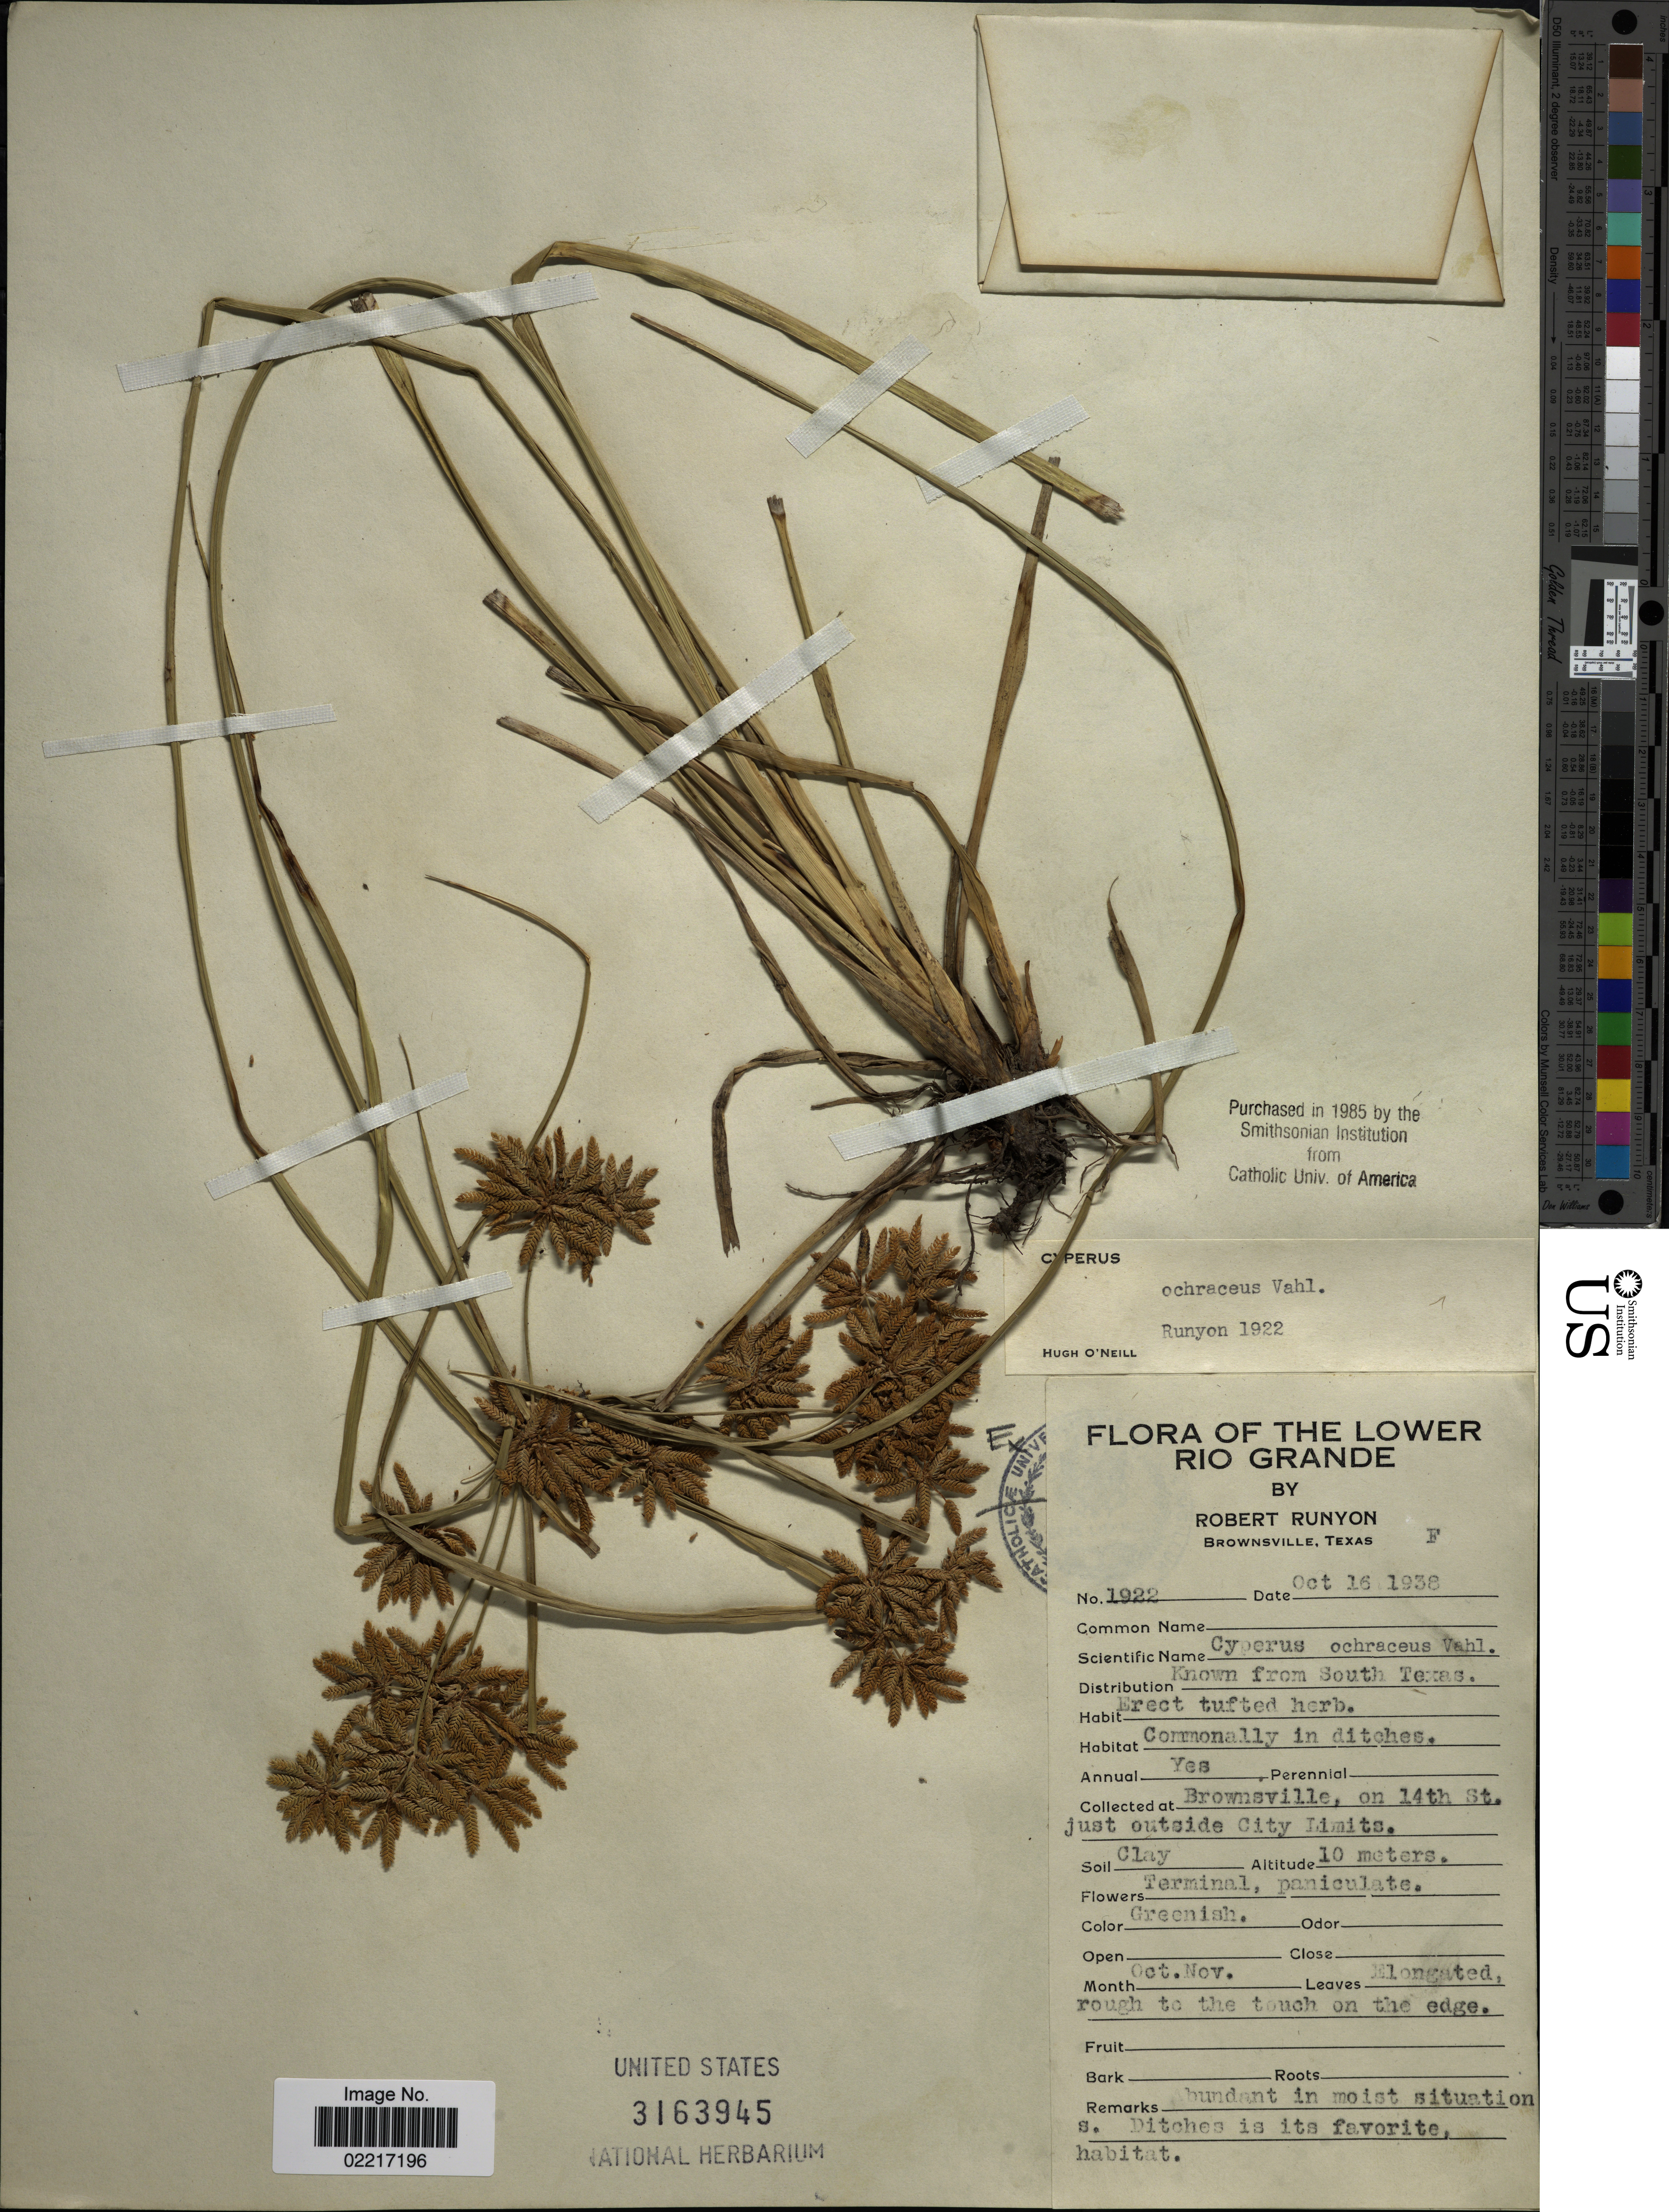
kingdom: Plantae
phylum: Tracheophyta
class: Liliopsida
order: Poales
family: Cyperaceae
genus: Cyperus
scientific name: Cyperus ochraceus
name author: Vahl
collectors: R. Runyon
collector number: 1922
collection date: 1938-10-16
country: United States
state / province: Texas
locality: Lower Rio Grande, Brownsville, on 14th St. just outside City Limits, South Texas [unsure placement]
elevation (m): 10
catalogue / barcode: US 3163945